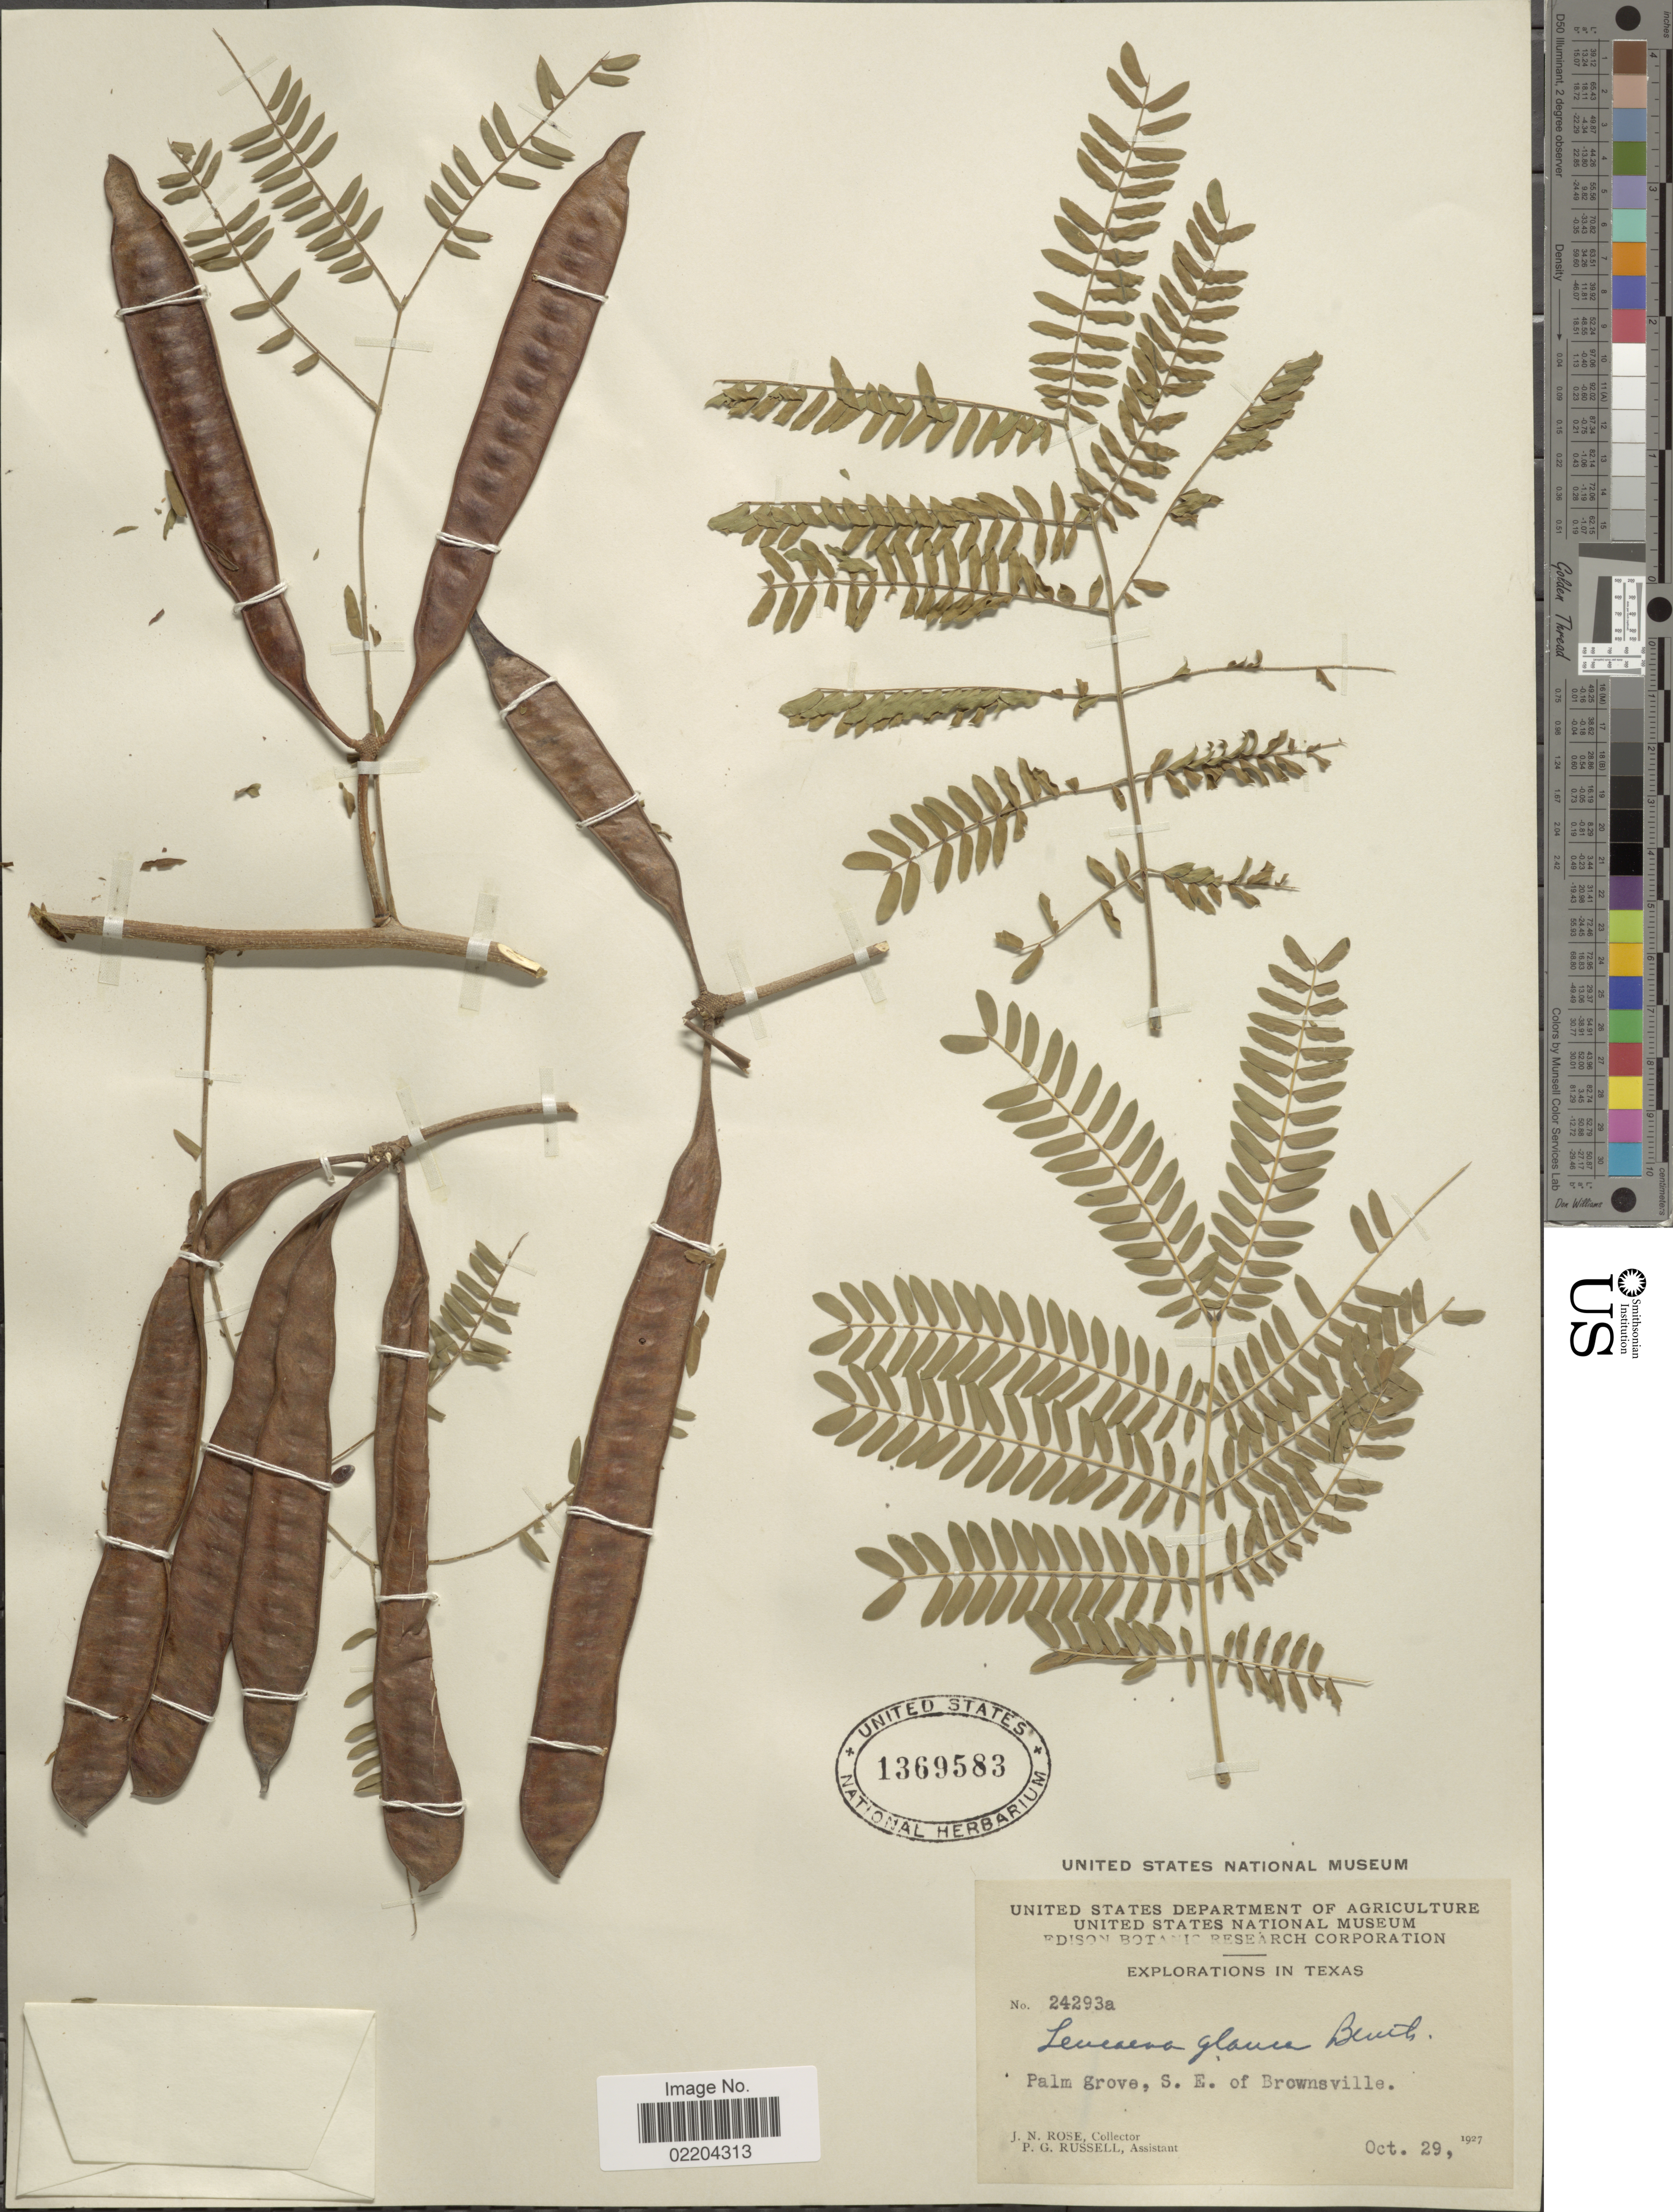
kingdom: Plantae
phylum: Tracheophyta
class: Magnoliopsida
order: Fabales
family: Fabaceae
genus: Leucaena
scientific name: Leucaena glauca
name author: (L.) Benth.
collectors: J. N. Rose & P. G. Russell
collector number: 24293a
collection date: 1927-10-29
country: United States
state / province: Texas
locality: Texas, Palm grove,S. E. of Brownsville.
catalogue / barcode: US 1369583